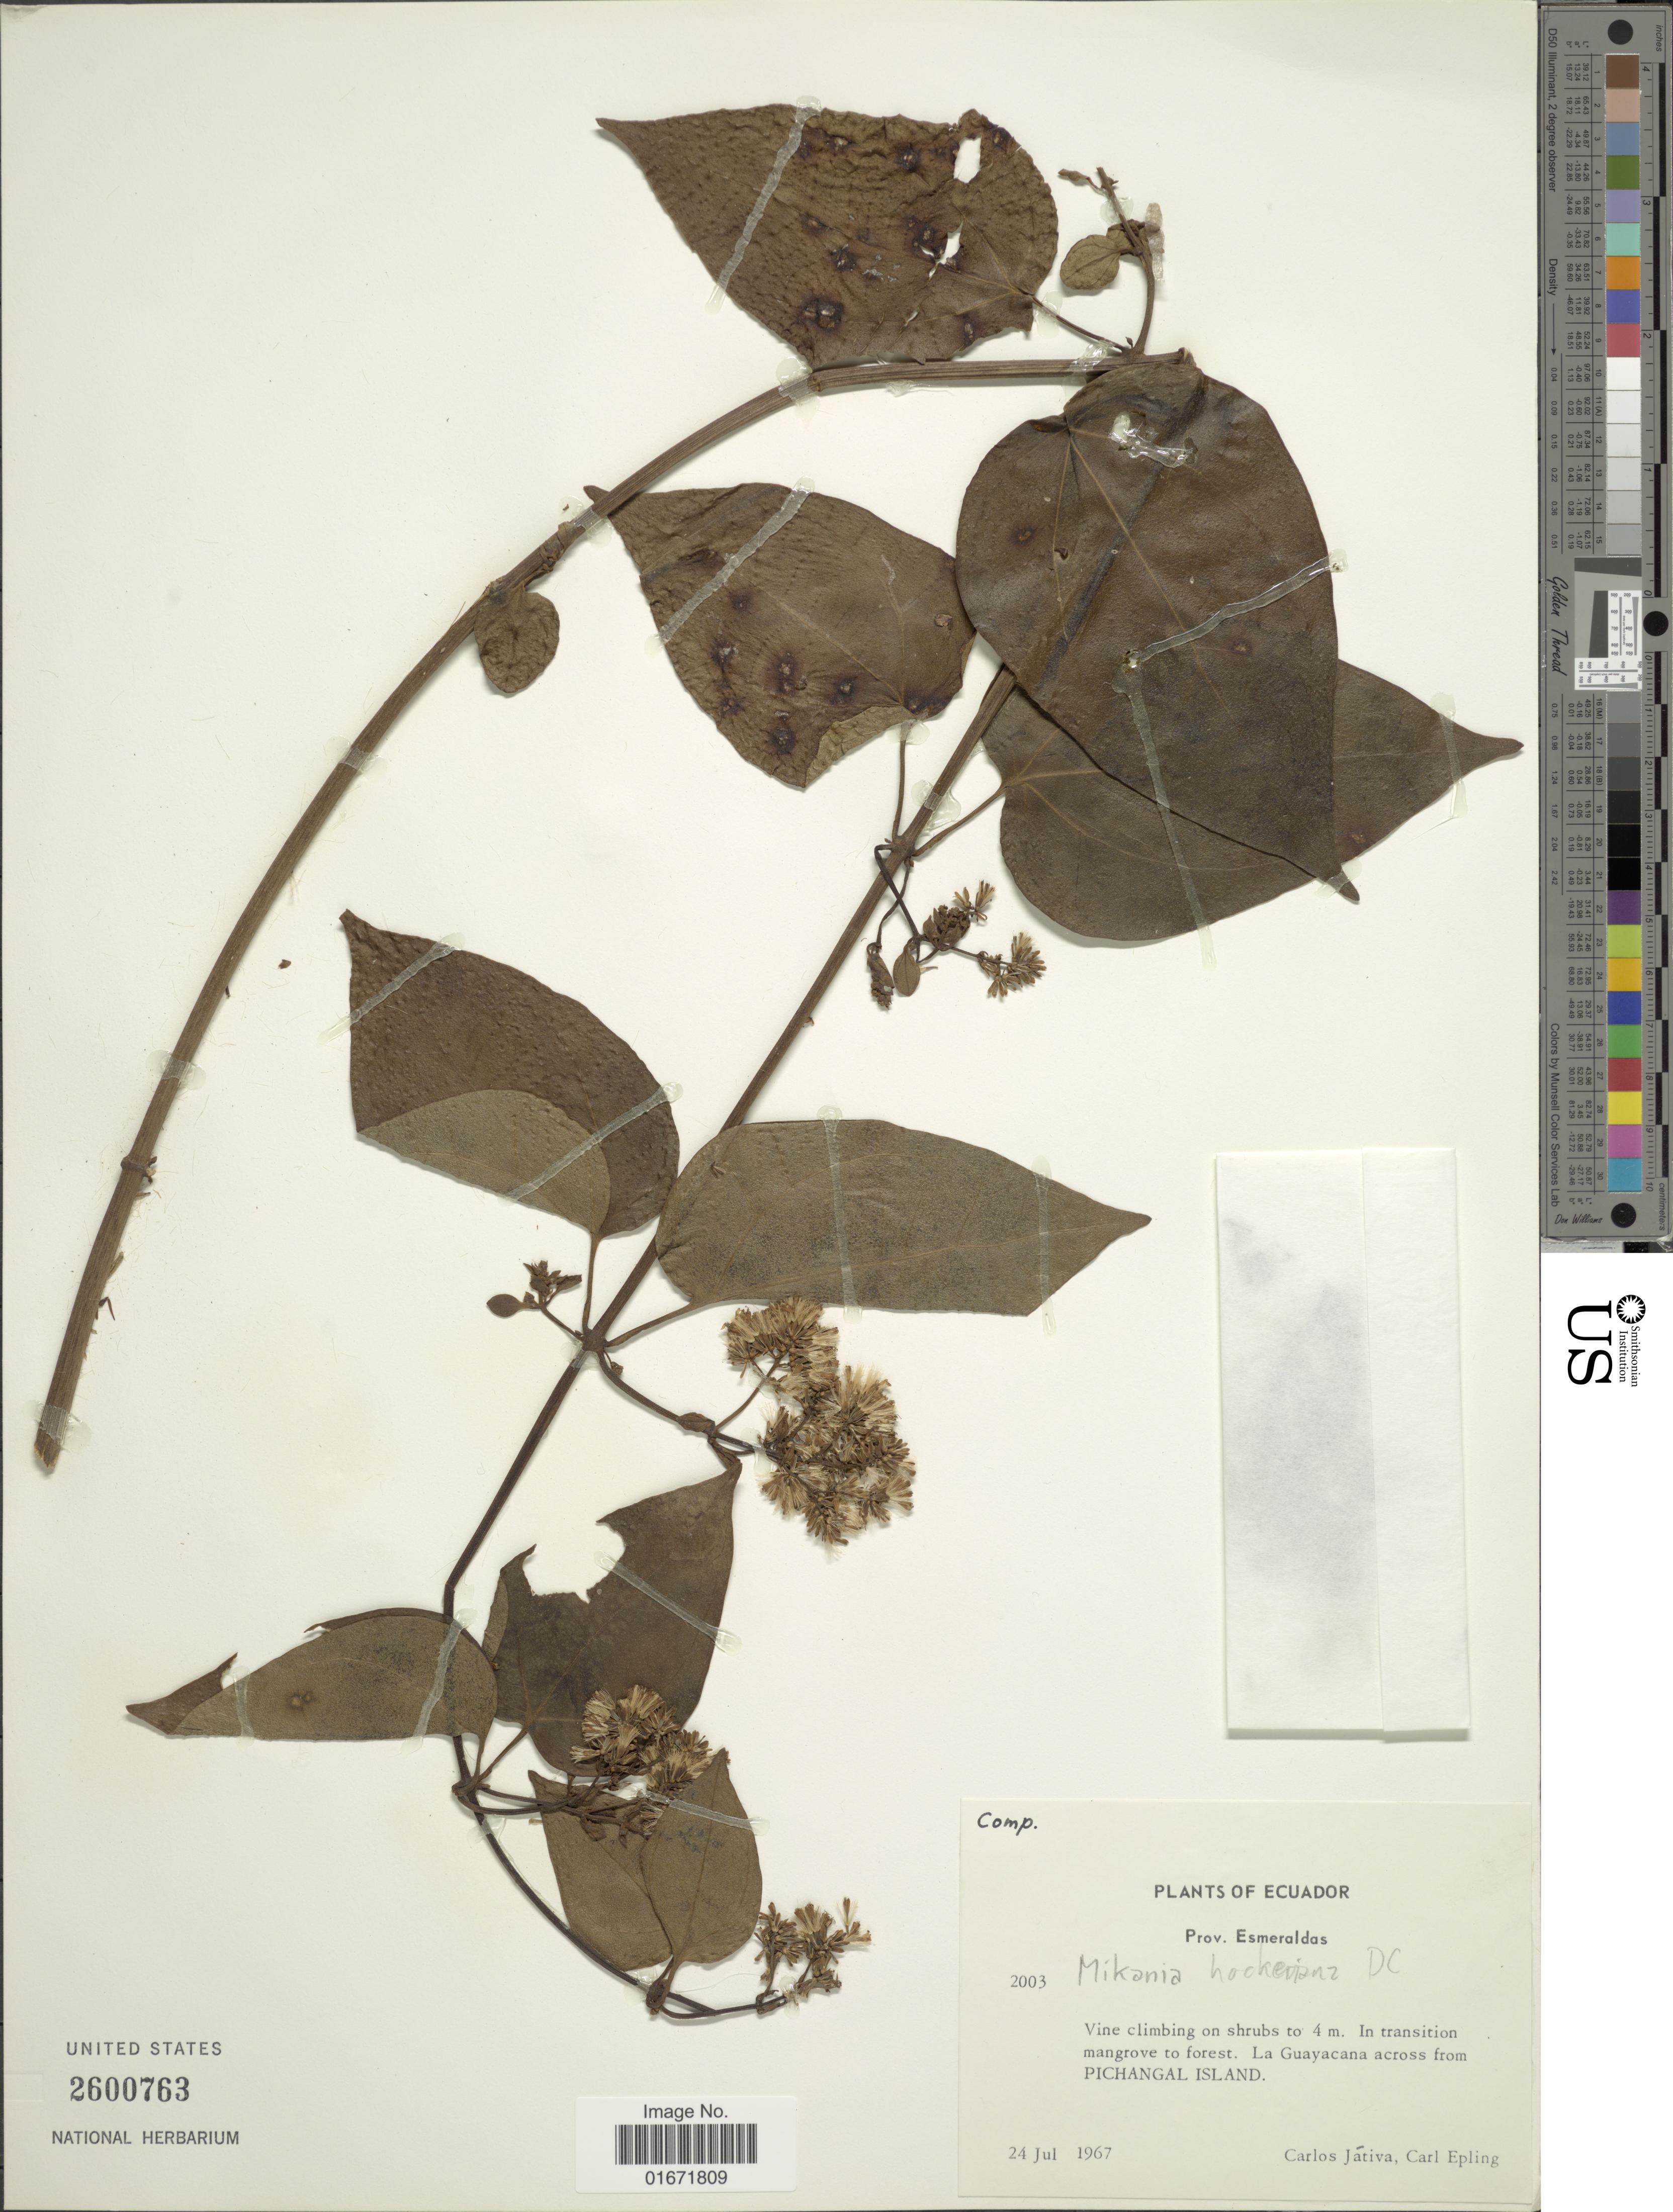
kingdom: Plantae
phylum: Tracheophyta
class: Magnoliopsida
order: Asterales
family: Asteraceae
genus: Mikania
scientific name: Mikania hookeriana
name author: DC.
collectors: C. D. Játiva & C. C. Epling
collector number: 2003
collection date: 1967-07-24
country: Ecuador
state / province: Esmeraldas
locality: La Guayacana across from Pichangal Island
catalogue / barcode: US 2600763